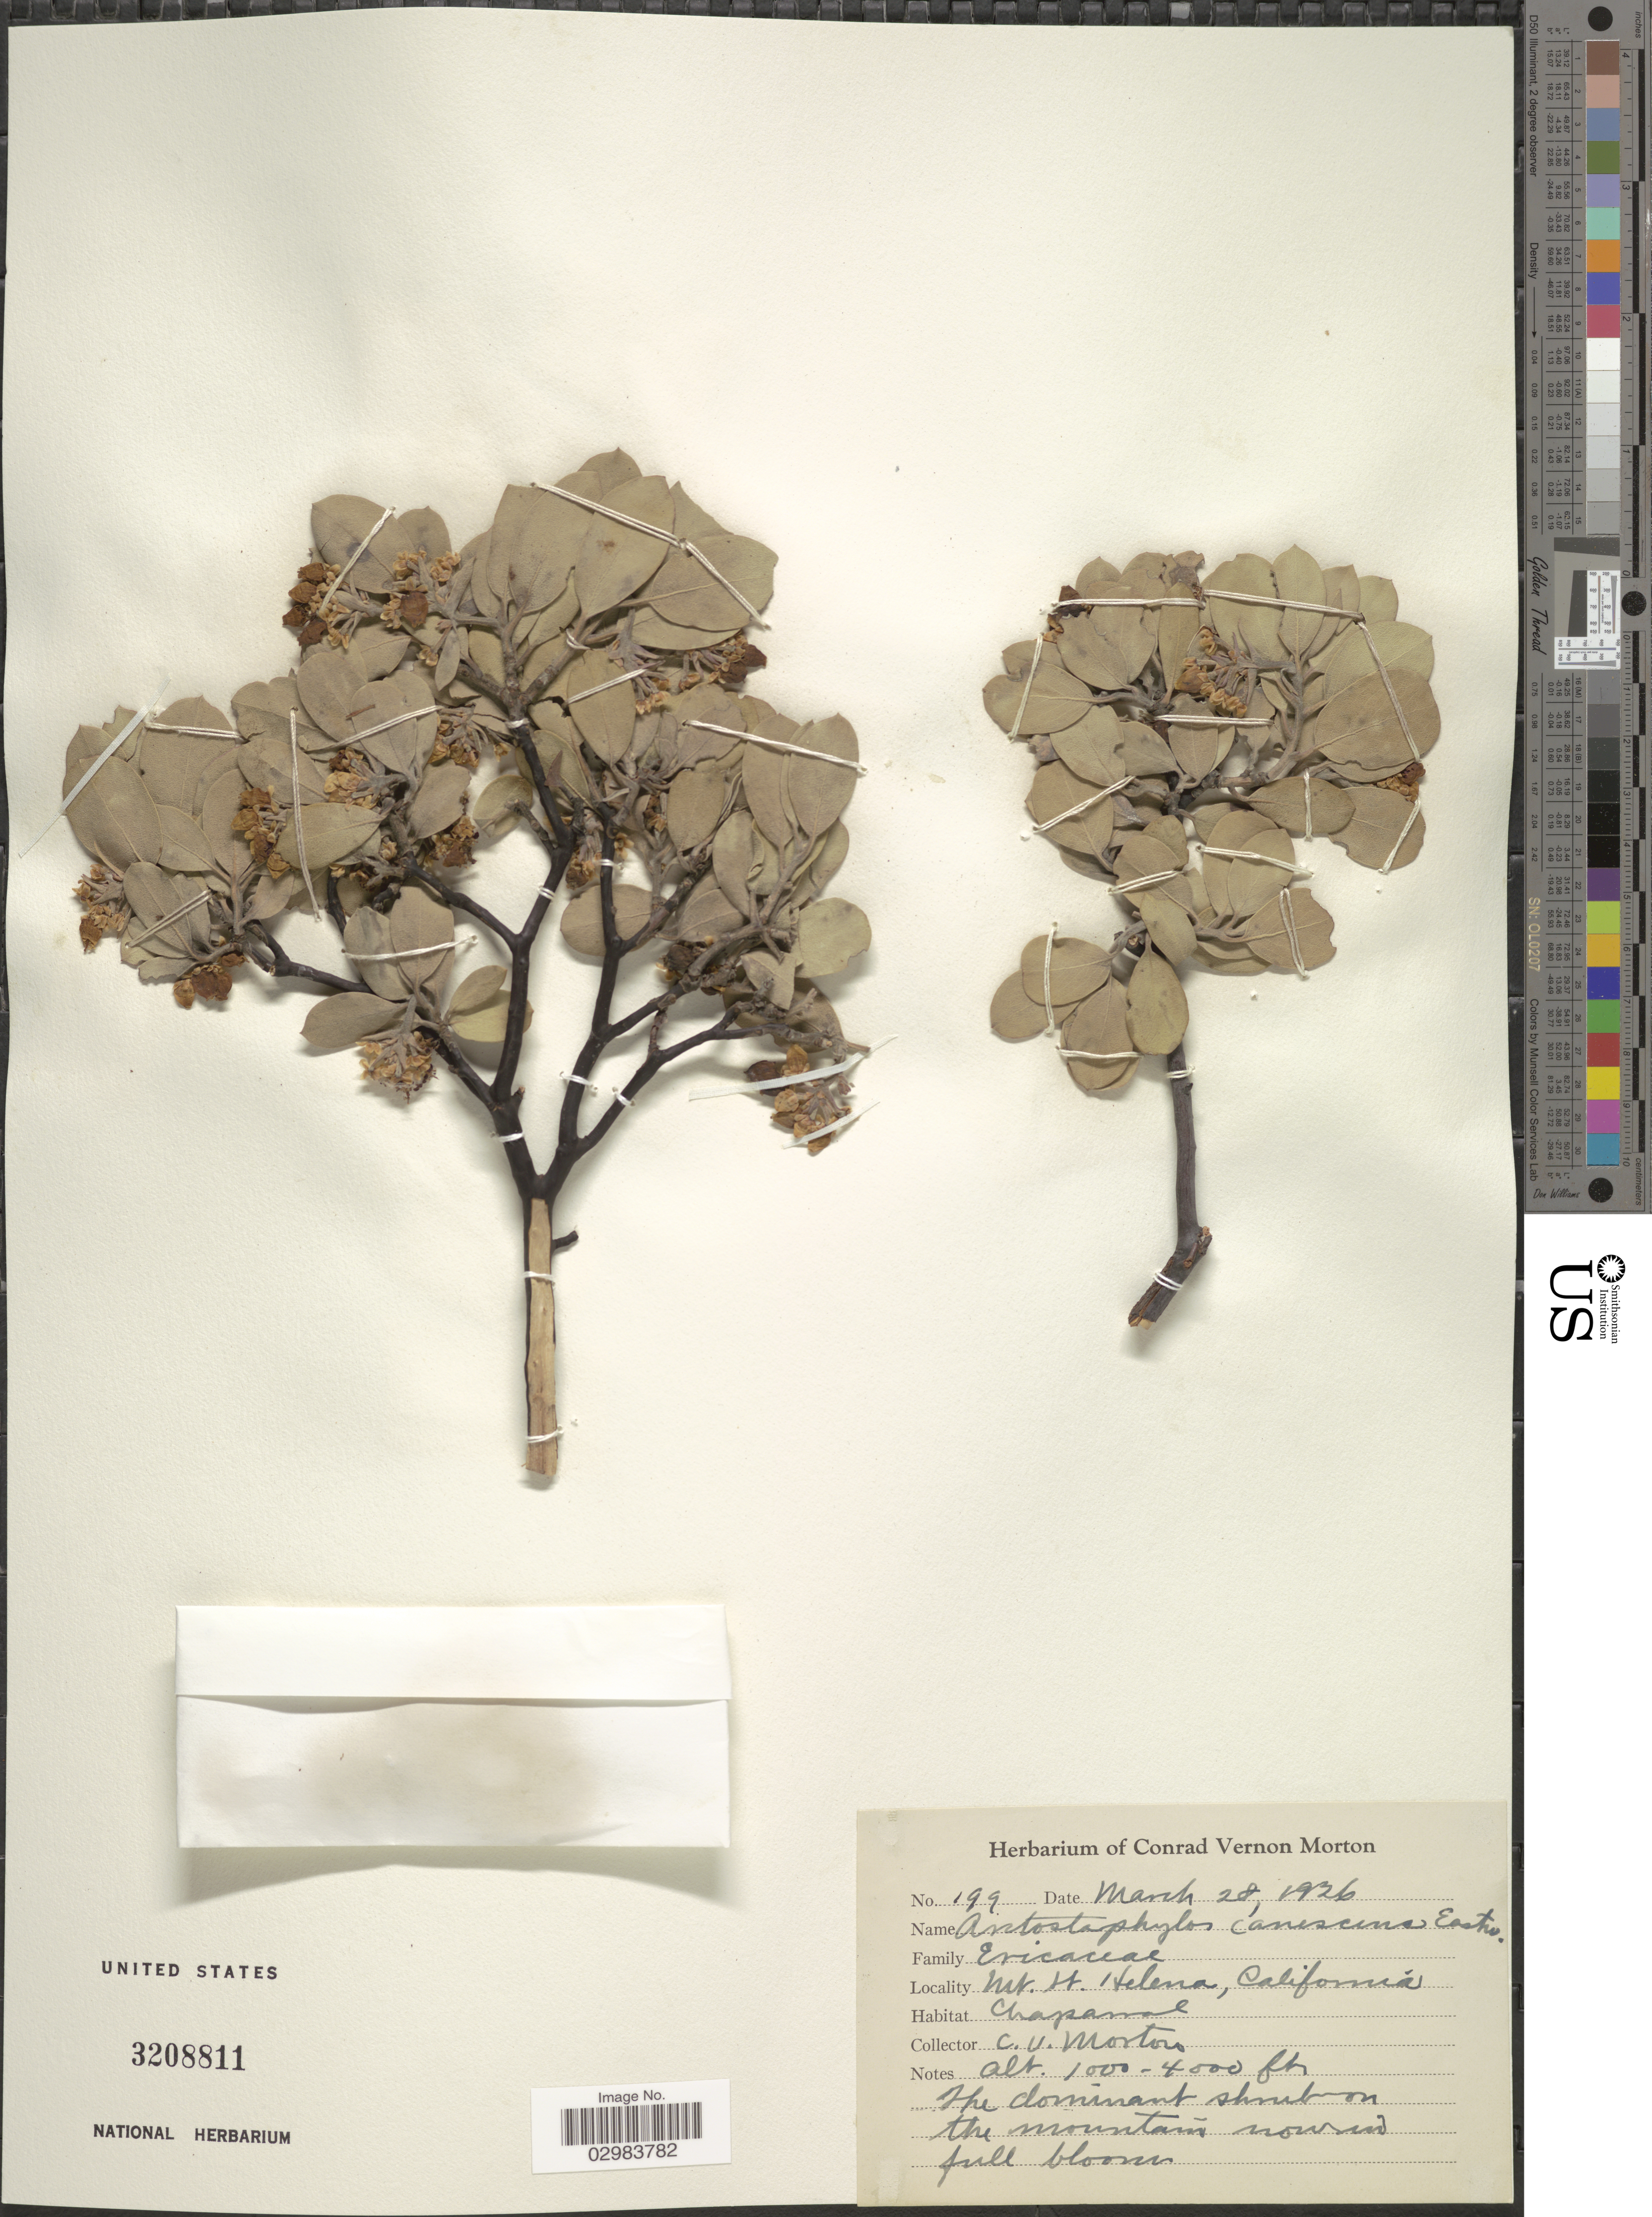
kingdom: Plantae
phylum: Tracheophyta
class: Magnoliopsida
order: Ericales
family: Ericaceae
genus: Arctostaphylos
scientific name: Arctostaphylos canescens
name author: Eastw.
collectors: C. V. Morton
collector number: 199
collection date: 1926-03-28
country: United States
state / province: California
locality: Mt. St. Helena.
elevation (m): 305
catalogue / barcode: US 3208811